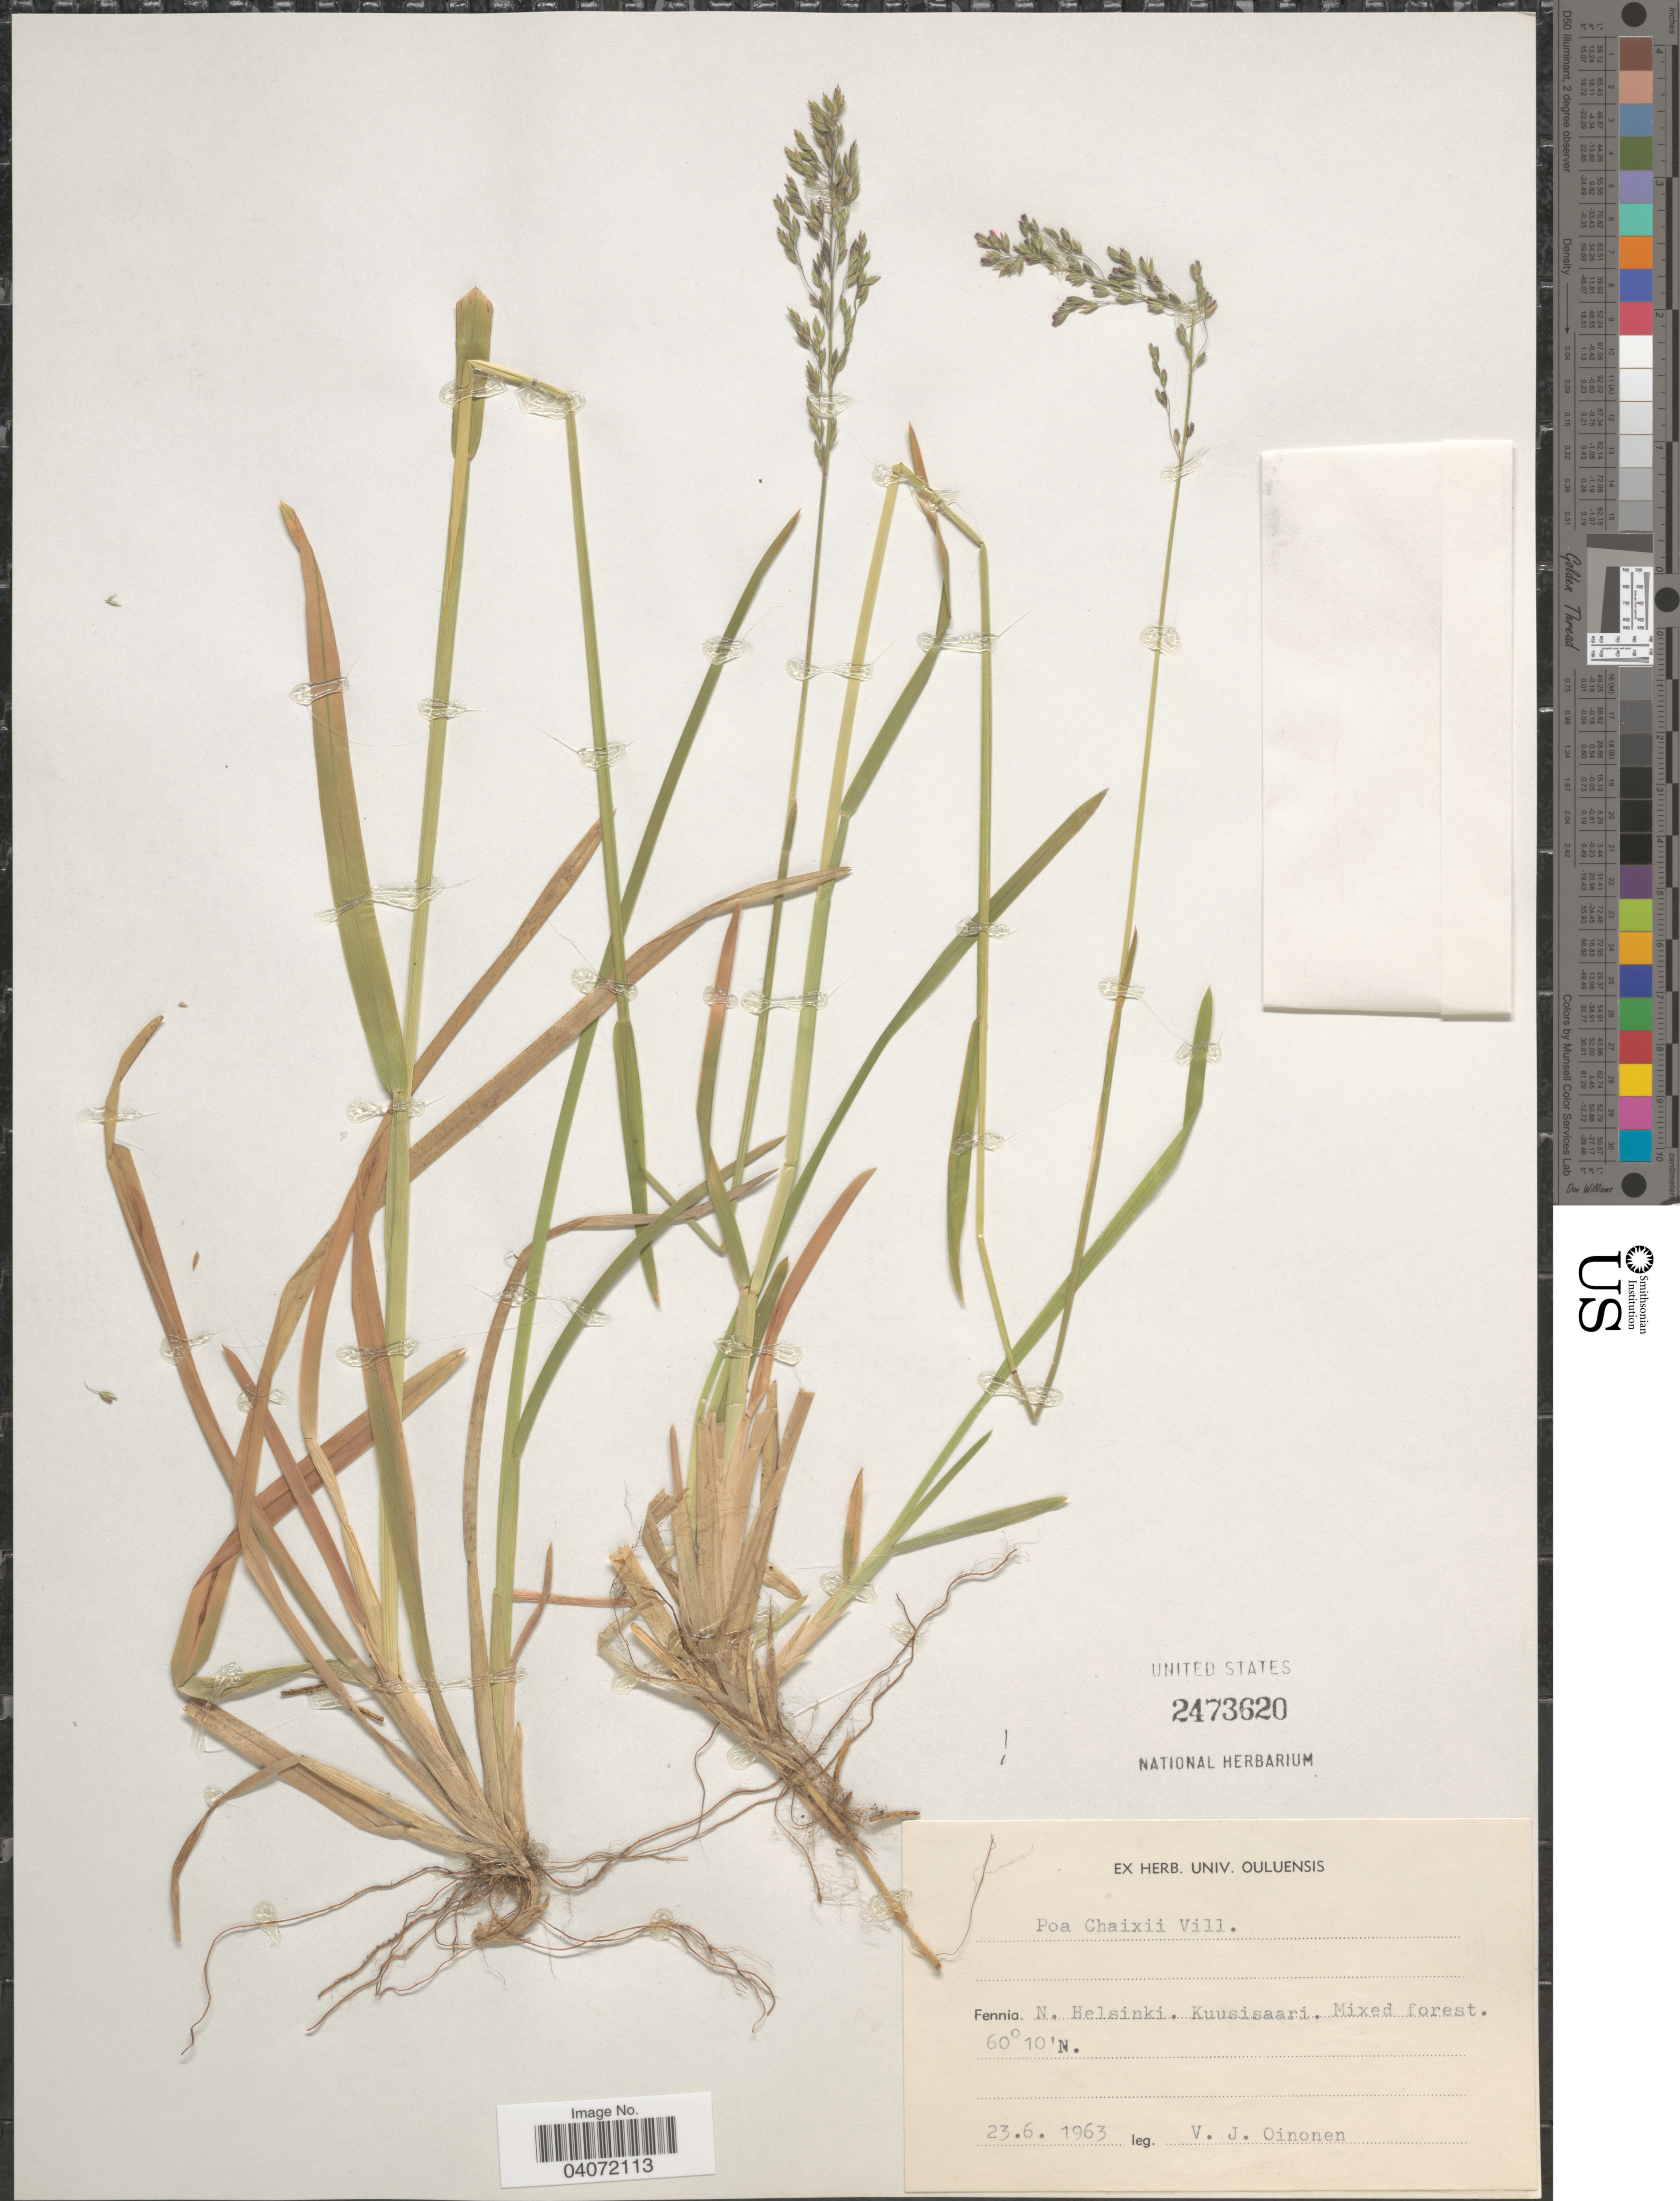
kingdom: Plantae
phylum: Tracheophyta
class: Liliopsida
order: Poales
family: Poaceae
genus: Poa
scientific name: Poa chaixii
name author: Vill.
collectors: V. Oinonen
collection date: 1963-06-23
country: Finland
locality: N. Helsinki. Kuusisaari. Mixed forest.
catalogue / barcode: US 2473620